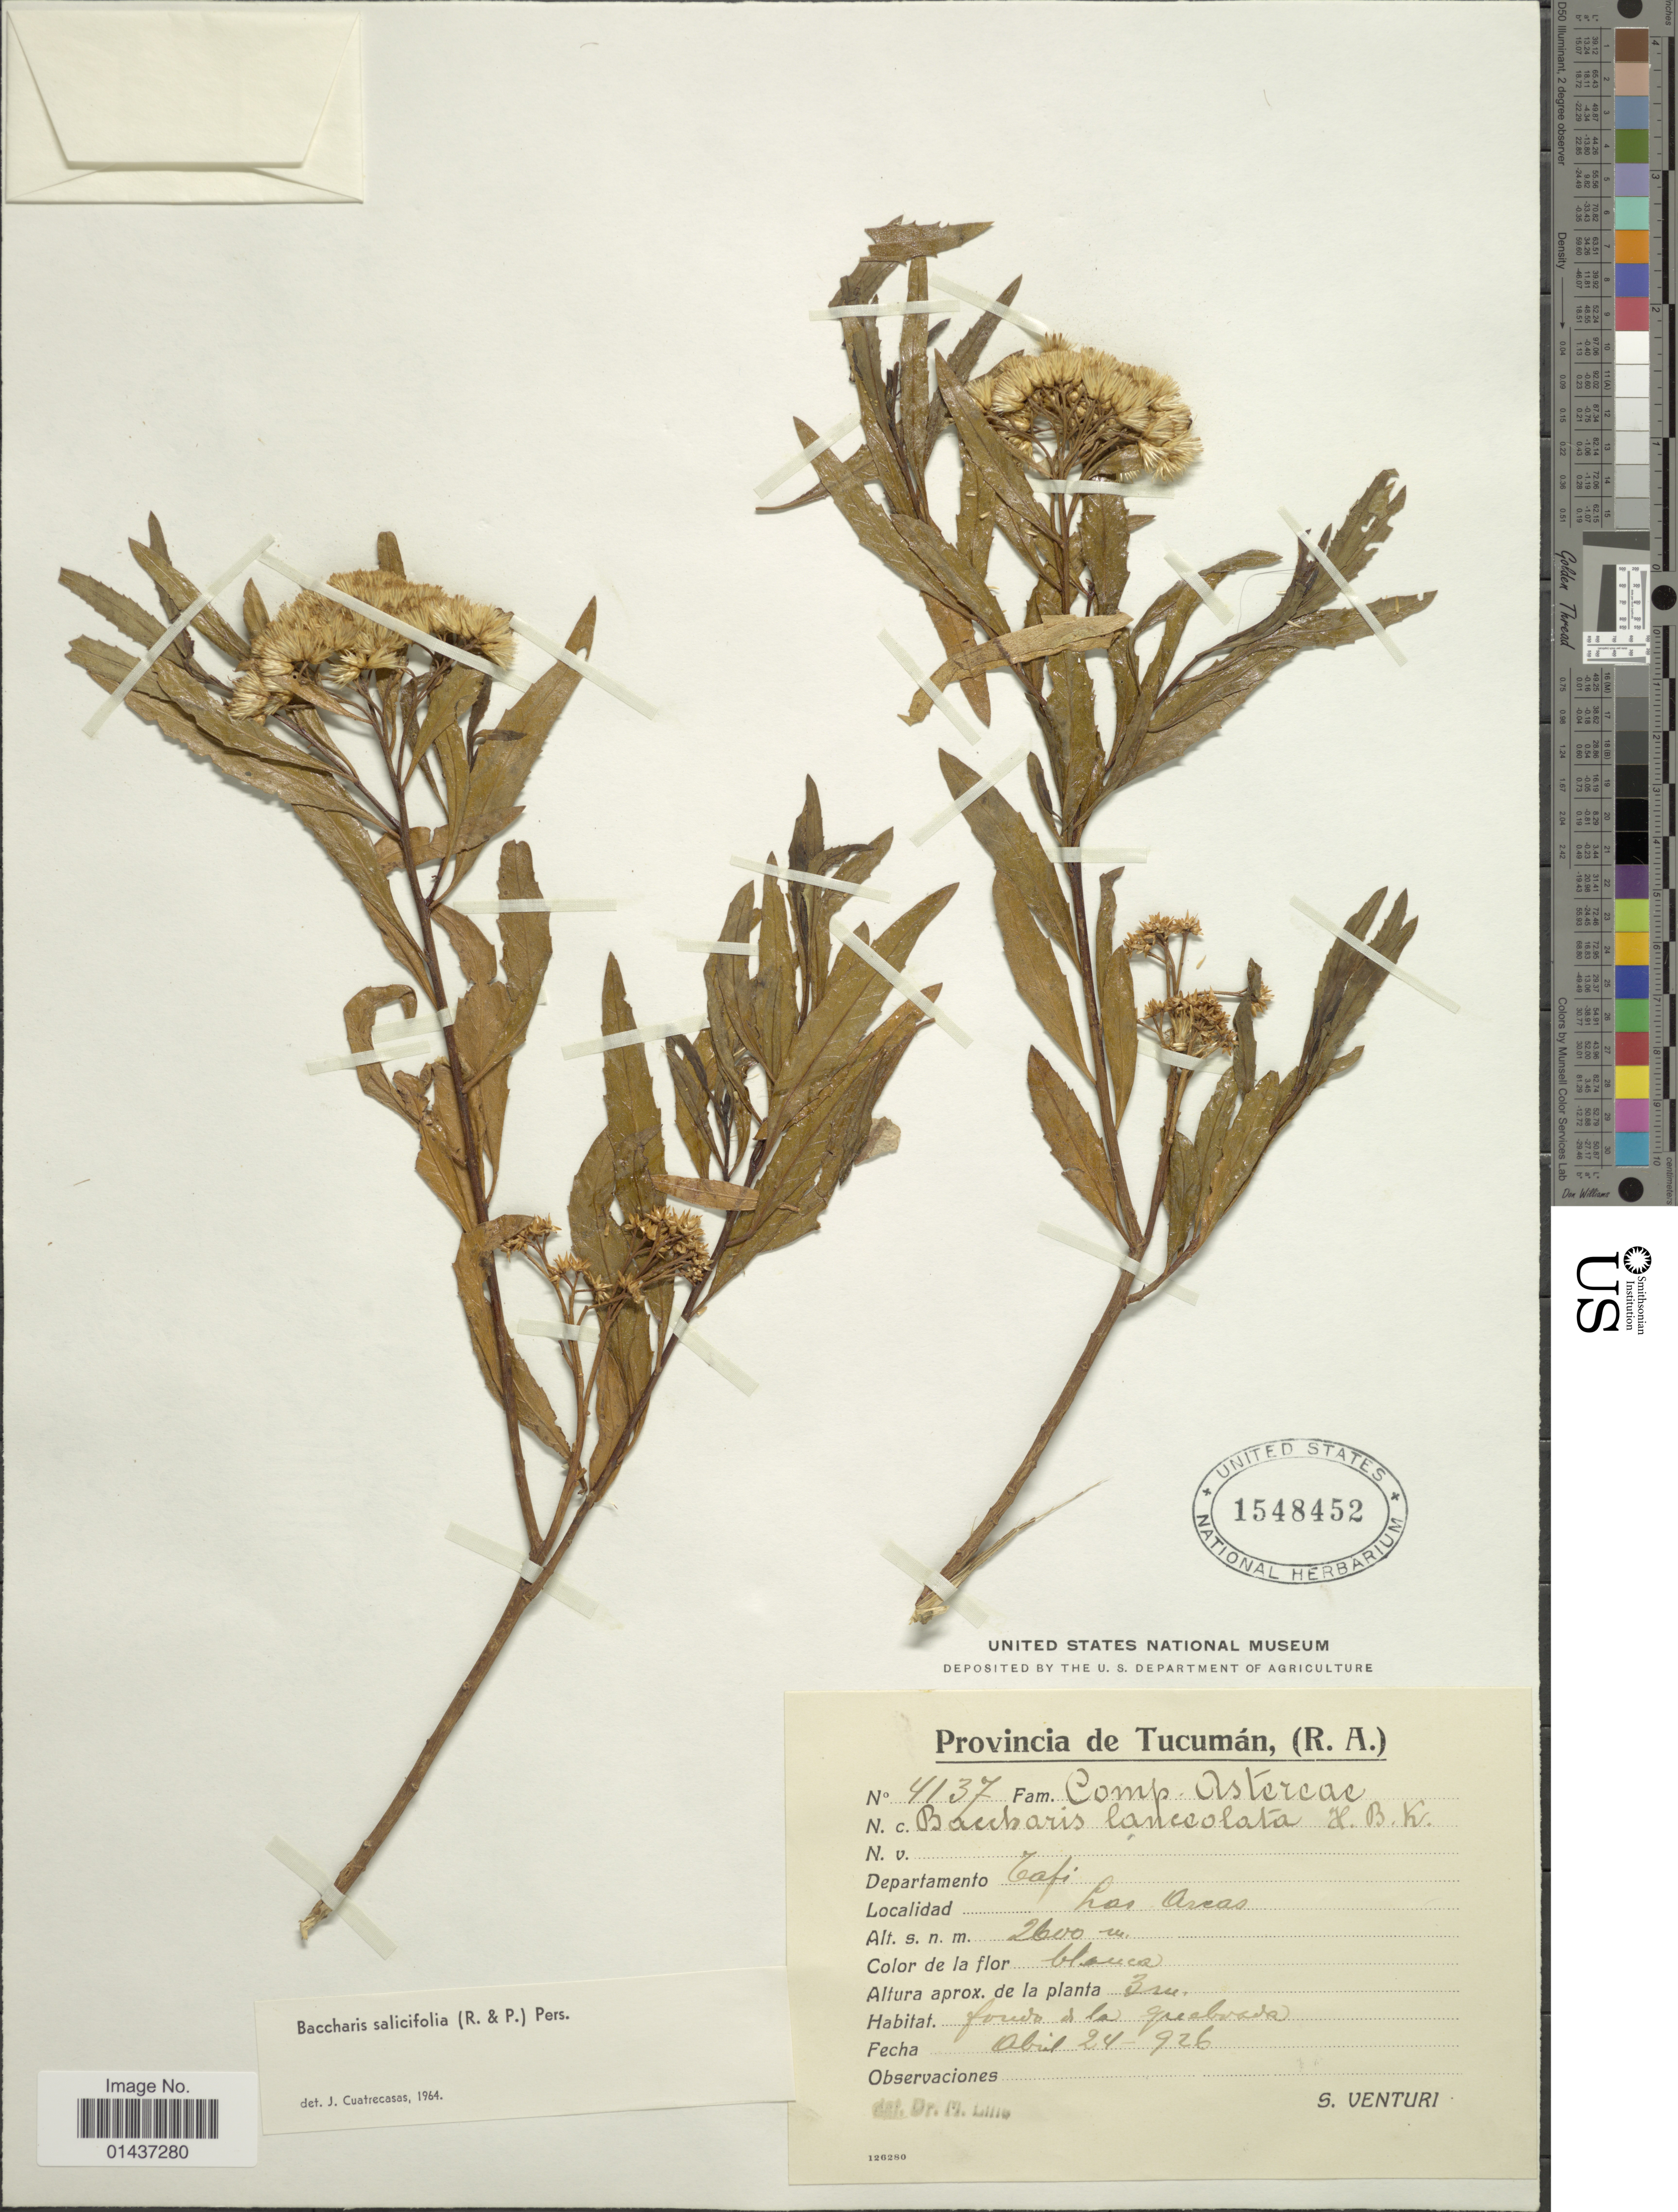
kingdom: Plantae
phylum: Tracheophyta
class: Magnoliopsida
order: Asterales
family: Asteraceae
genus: Tessaria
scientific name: Tessaria dodoneifolia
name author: (Hook. & Arn.) Cabrera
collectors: S. Venturi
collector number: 4137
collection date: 1926-04-24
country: Argentina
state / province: Tucuman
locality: (R.A.), Departamento Tafi, Las Arcas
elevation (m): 2600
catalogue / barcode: US 1548452